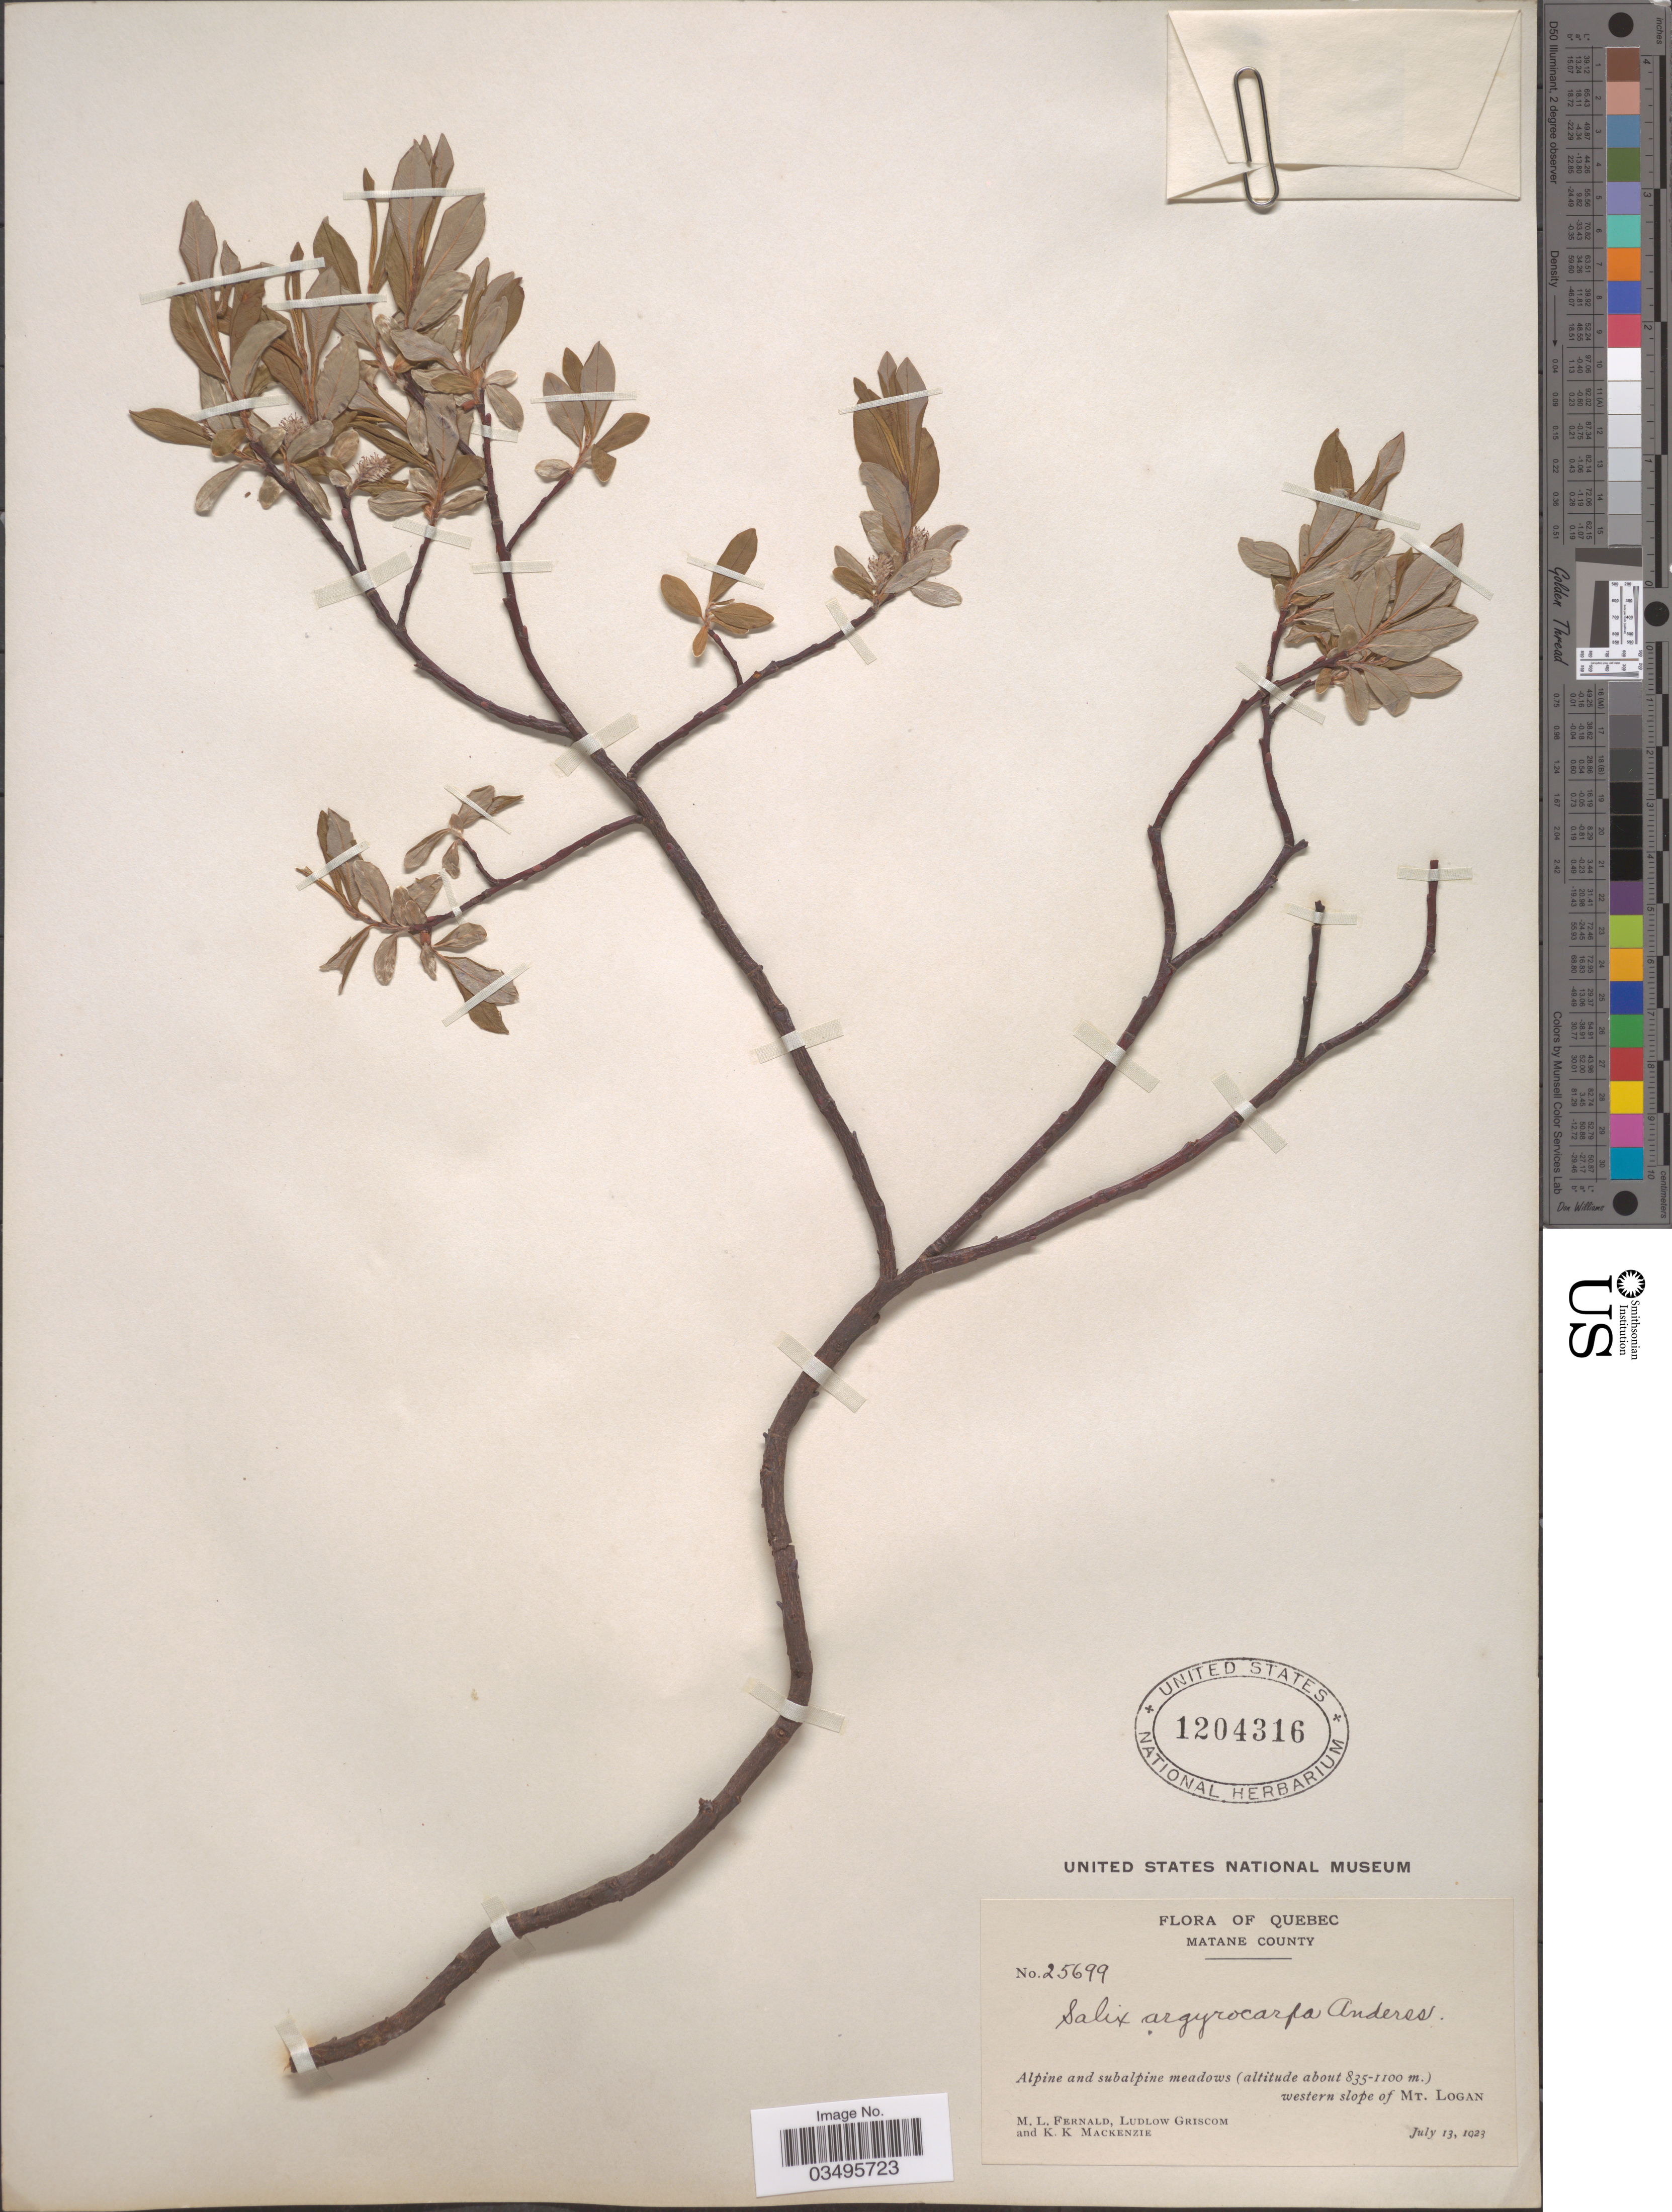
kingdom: Plantae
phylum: Tracheophyta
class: Magnoliopsida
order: Malpighiales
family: Salicaceae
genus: Salix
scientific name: Salix argyrocarpa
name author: L. Andersson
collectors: M. L. Fernald, L. Griscom & K. K. Mackenzie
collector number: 25699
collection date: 1923-07-13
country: Canada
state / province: Quebec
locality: Matane County. Western slope of Mt. Logan.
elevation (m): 835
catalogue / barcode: US 1204316